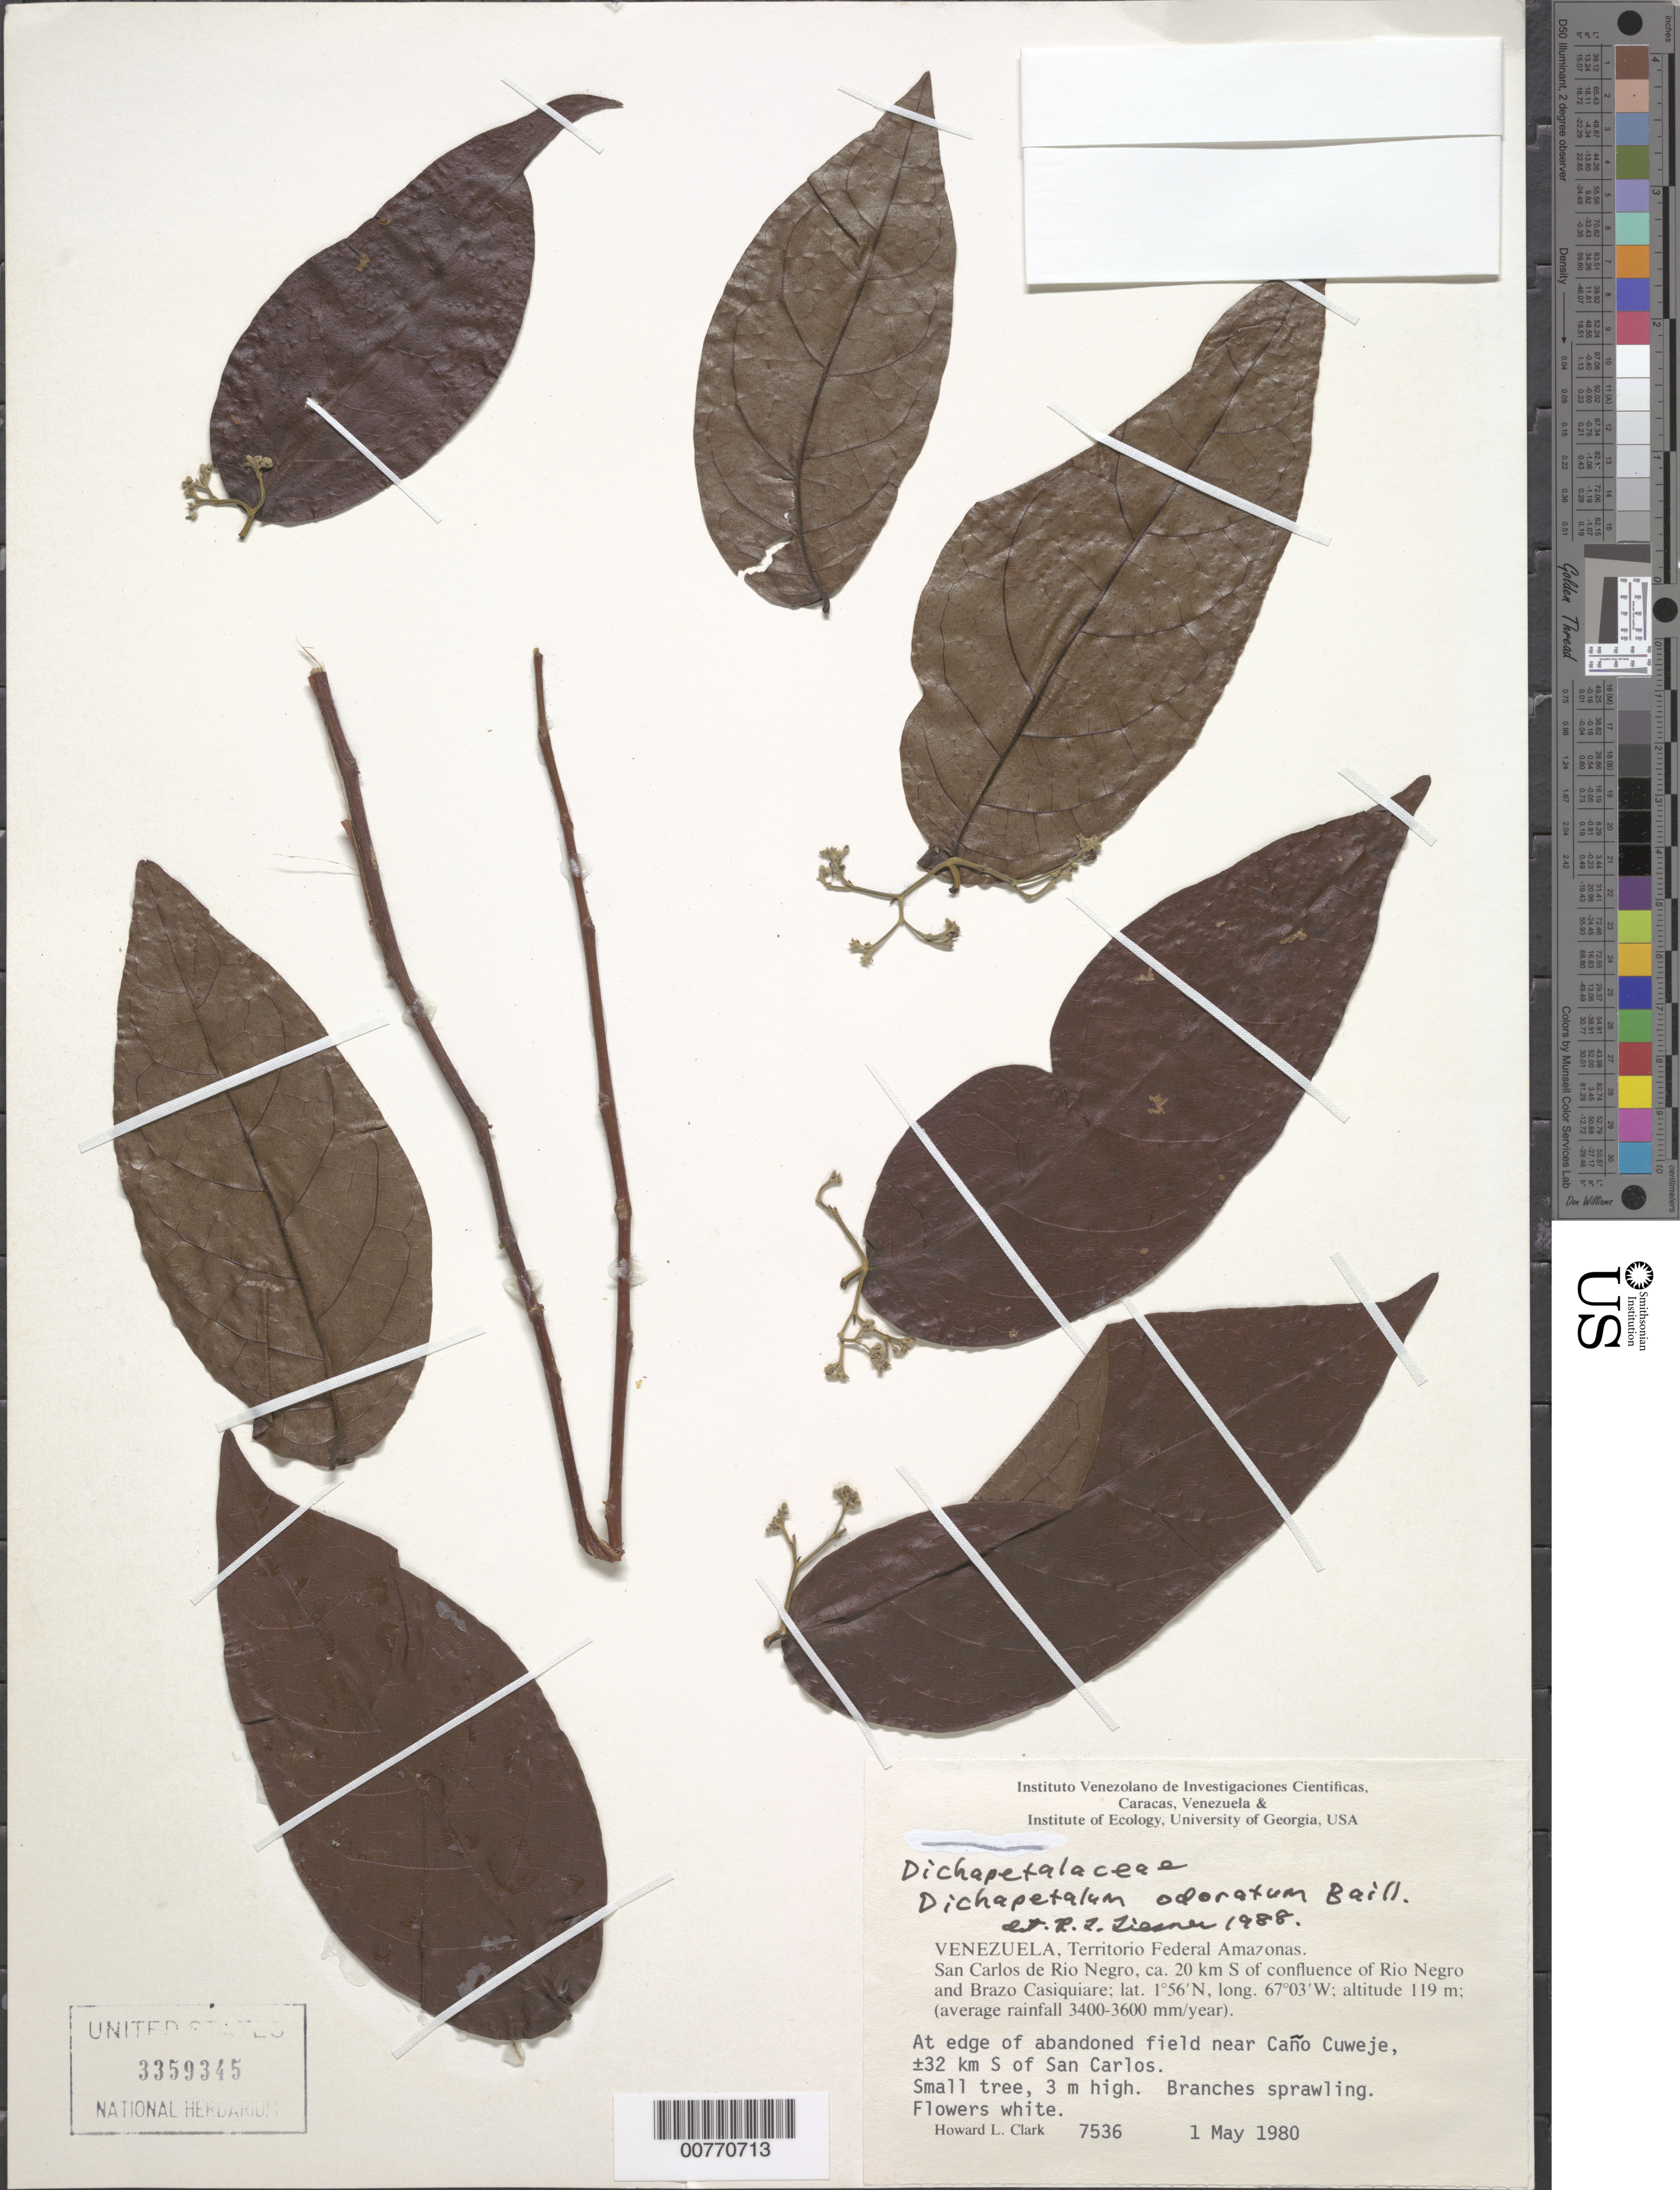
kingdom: Plantae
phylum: Tracheophyta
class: Magnoliopsida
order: Malpighiales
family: Dichapetalaceae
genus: Dichapetalum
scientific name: Dichapetalum odoratum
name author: Baill.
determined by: Liesner, R. L.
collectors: H. L. Clark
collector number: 7536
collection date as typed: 1-May-80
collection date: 1980-05-01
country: Venezuela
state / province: Amazonas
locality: San Carlos de Río Negro, ca. 20 km S of confluence of Río Negro and Brazo Casiquiare, 0-5km N of Caño Cuweje, 30 km S of San Carlos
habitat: Edge of abandoned field near cano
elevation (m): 119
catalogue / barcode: US 3359345